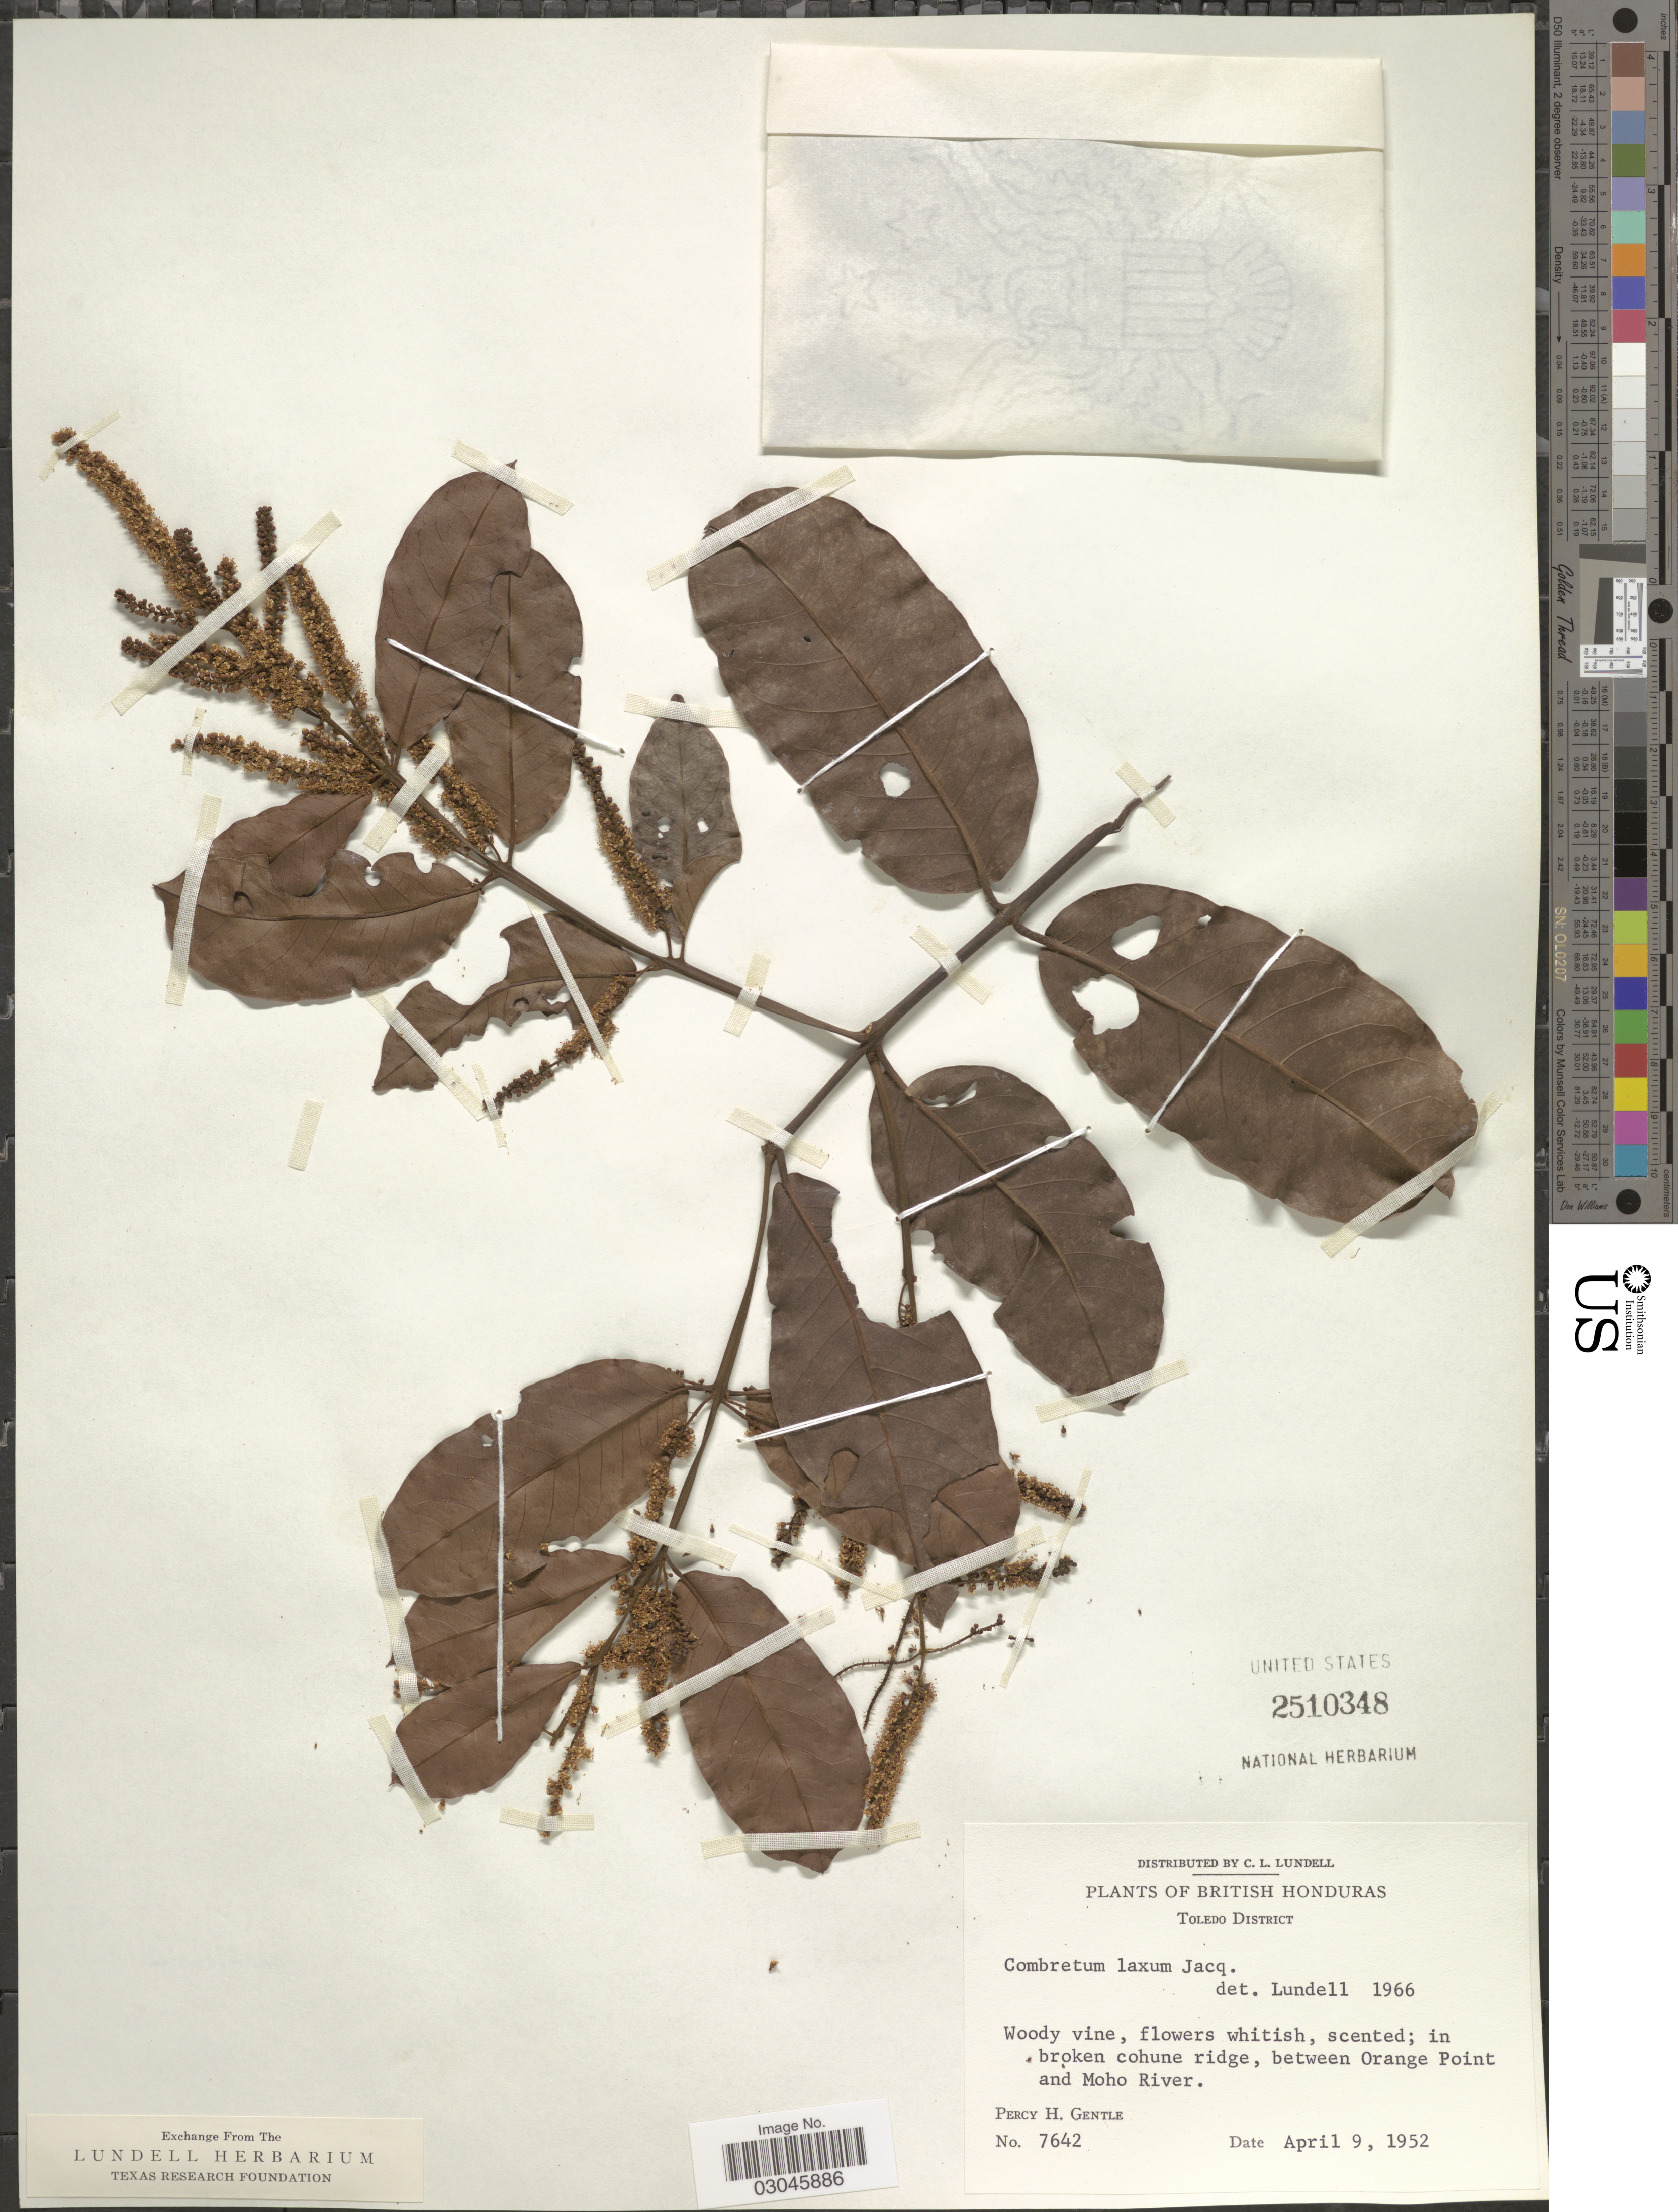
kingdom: Plantae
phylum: Tracheophyta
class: Magnoliopsida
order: Myrtales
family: Combretaceae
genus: Combretum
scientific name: Combretum laxum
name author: Jacq.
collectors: P. H. Gentle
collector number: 7642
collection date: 1952-04-09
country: Belize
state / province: Toledo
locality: British Honduras, Toledo District. In broken cohune ridge, between Orange Point and Moho River.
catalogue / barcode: US 2510348